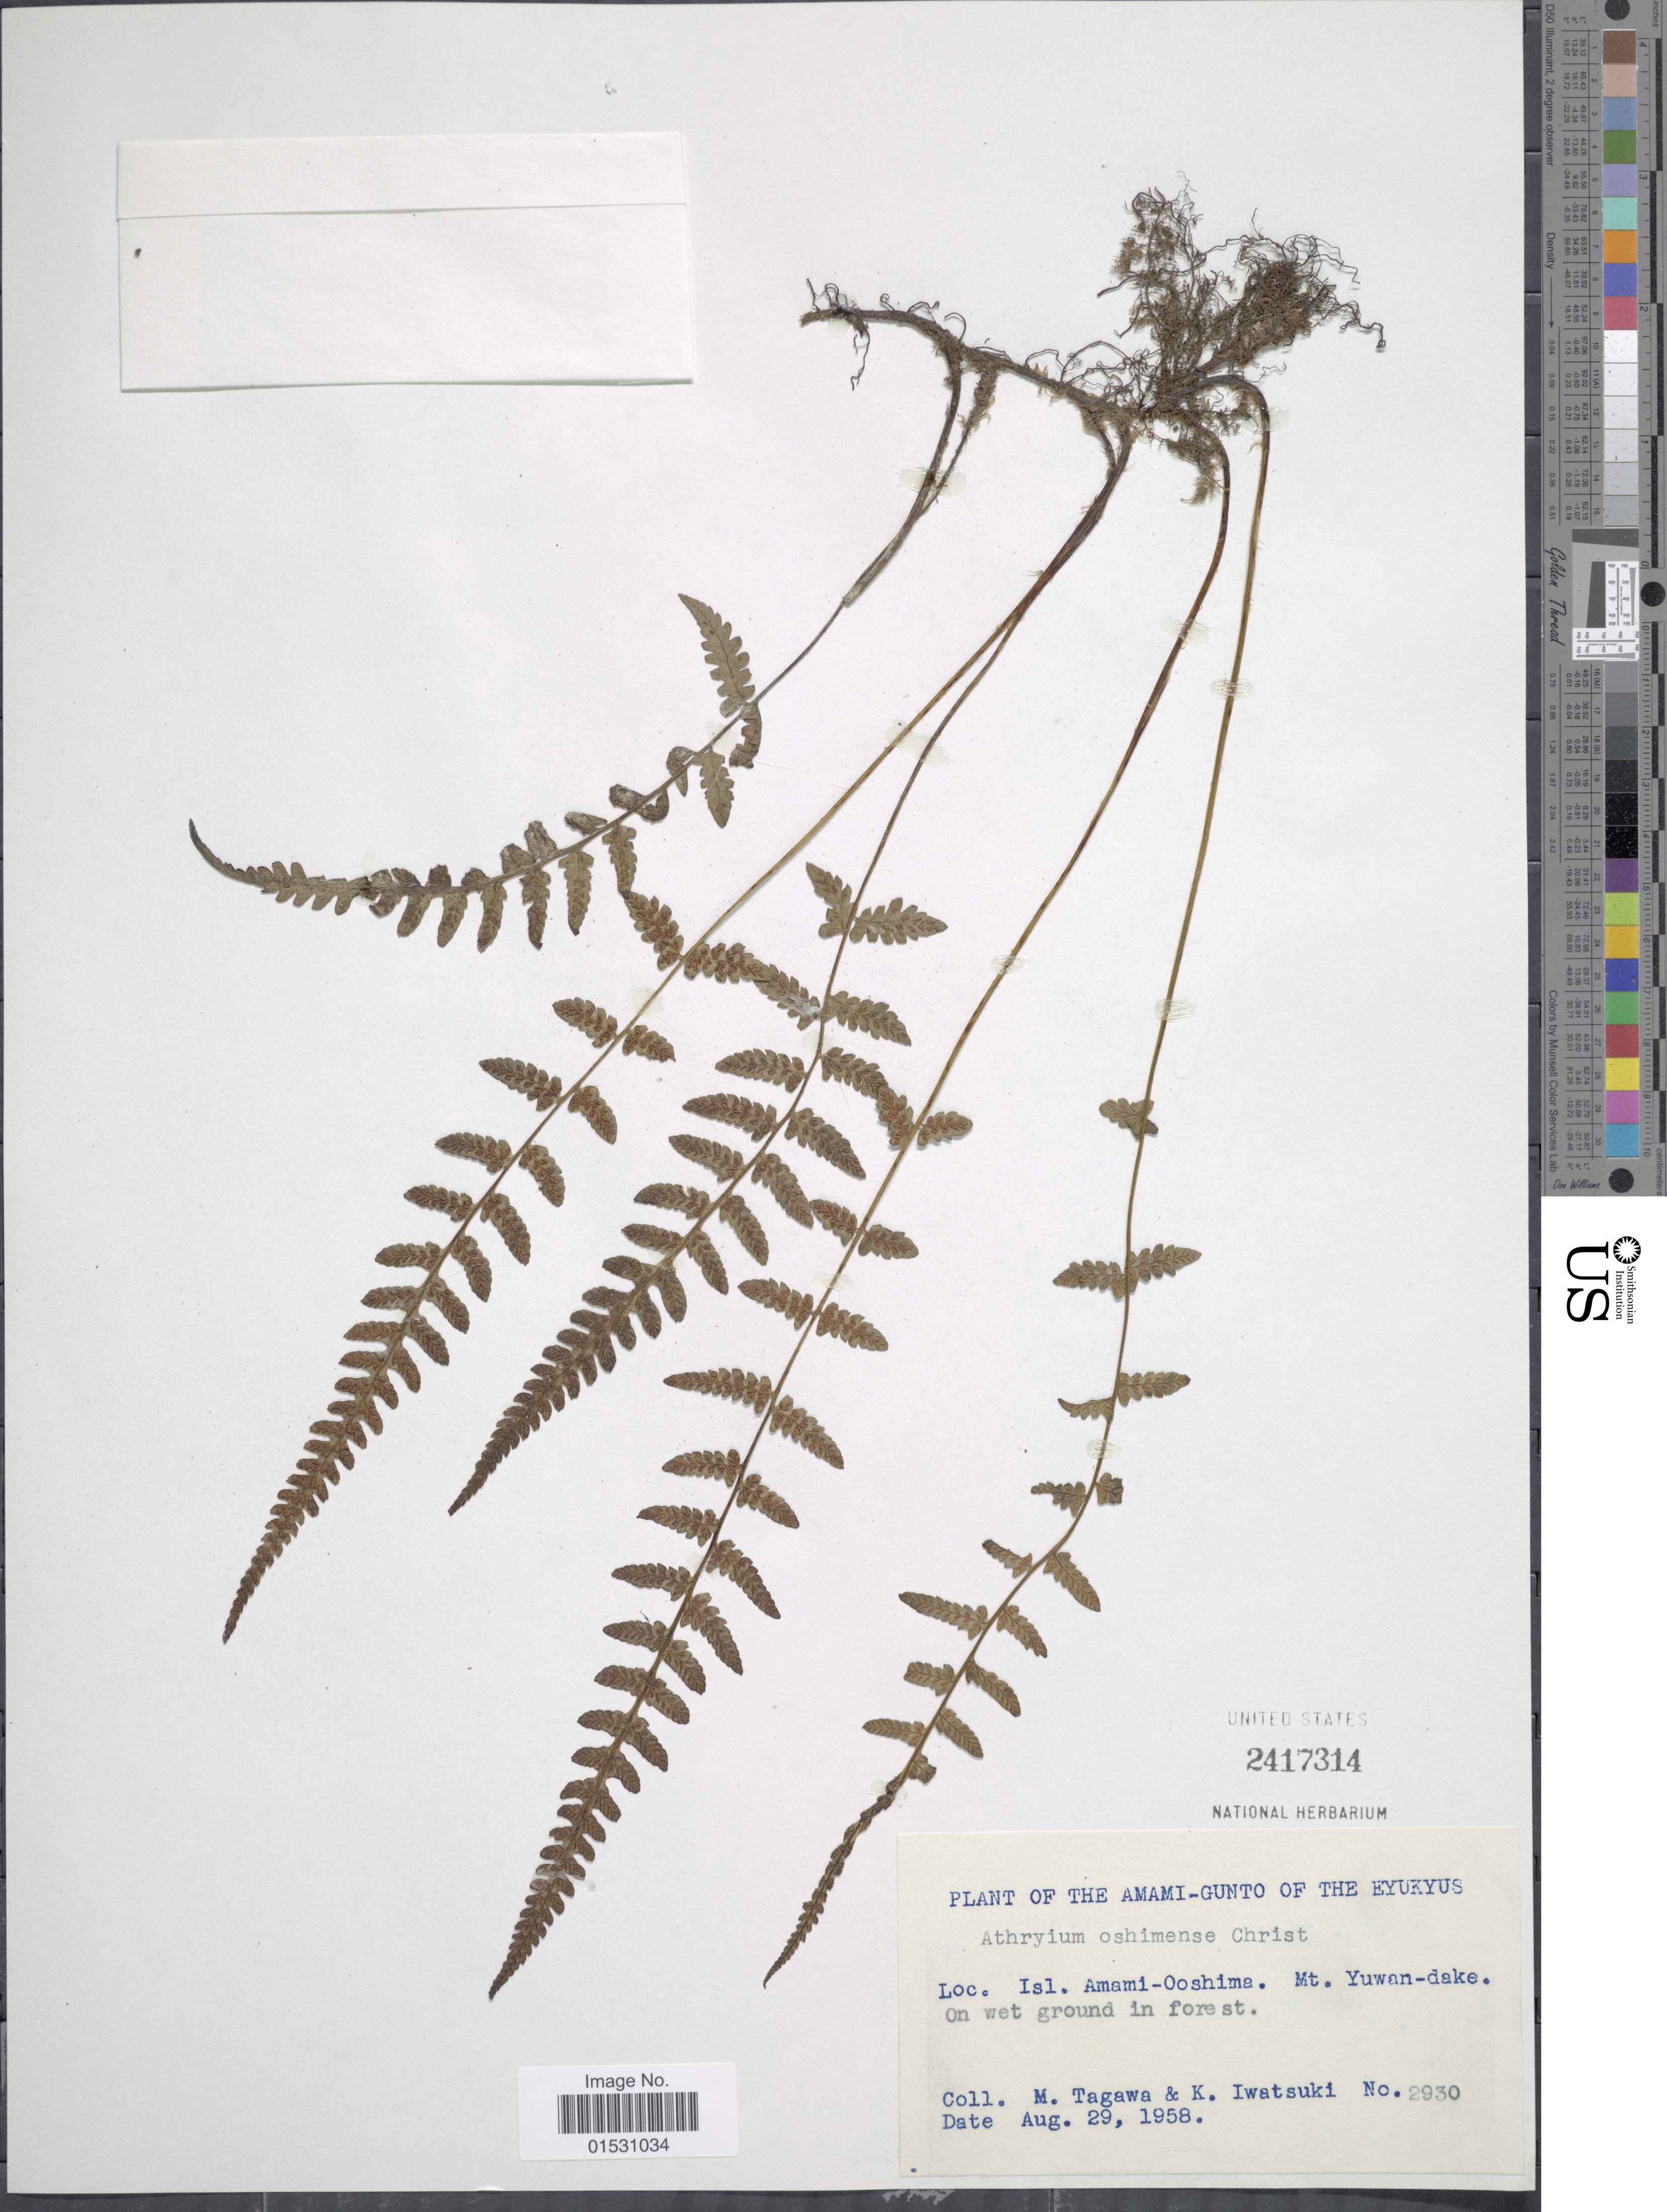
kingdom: Plantae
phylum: Tracheophyta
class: Polypodiopsida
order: Polypodiales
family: Athyriaceae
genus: Athyrium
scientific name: Athyrium oshimense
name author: Christ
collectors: M. Tagawa & K. Iwatsuki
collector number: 2930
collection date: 1958-08-29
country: Japan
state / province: Okinawa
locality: The Amami-Gunto of the Eyukyus. Isl. Amami-Ooshima. Mt. Yuwan-dake.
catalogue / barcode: US 2417314